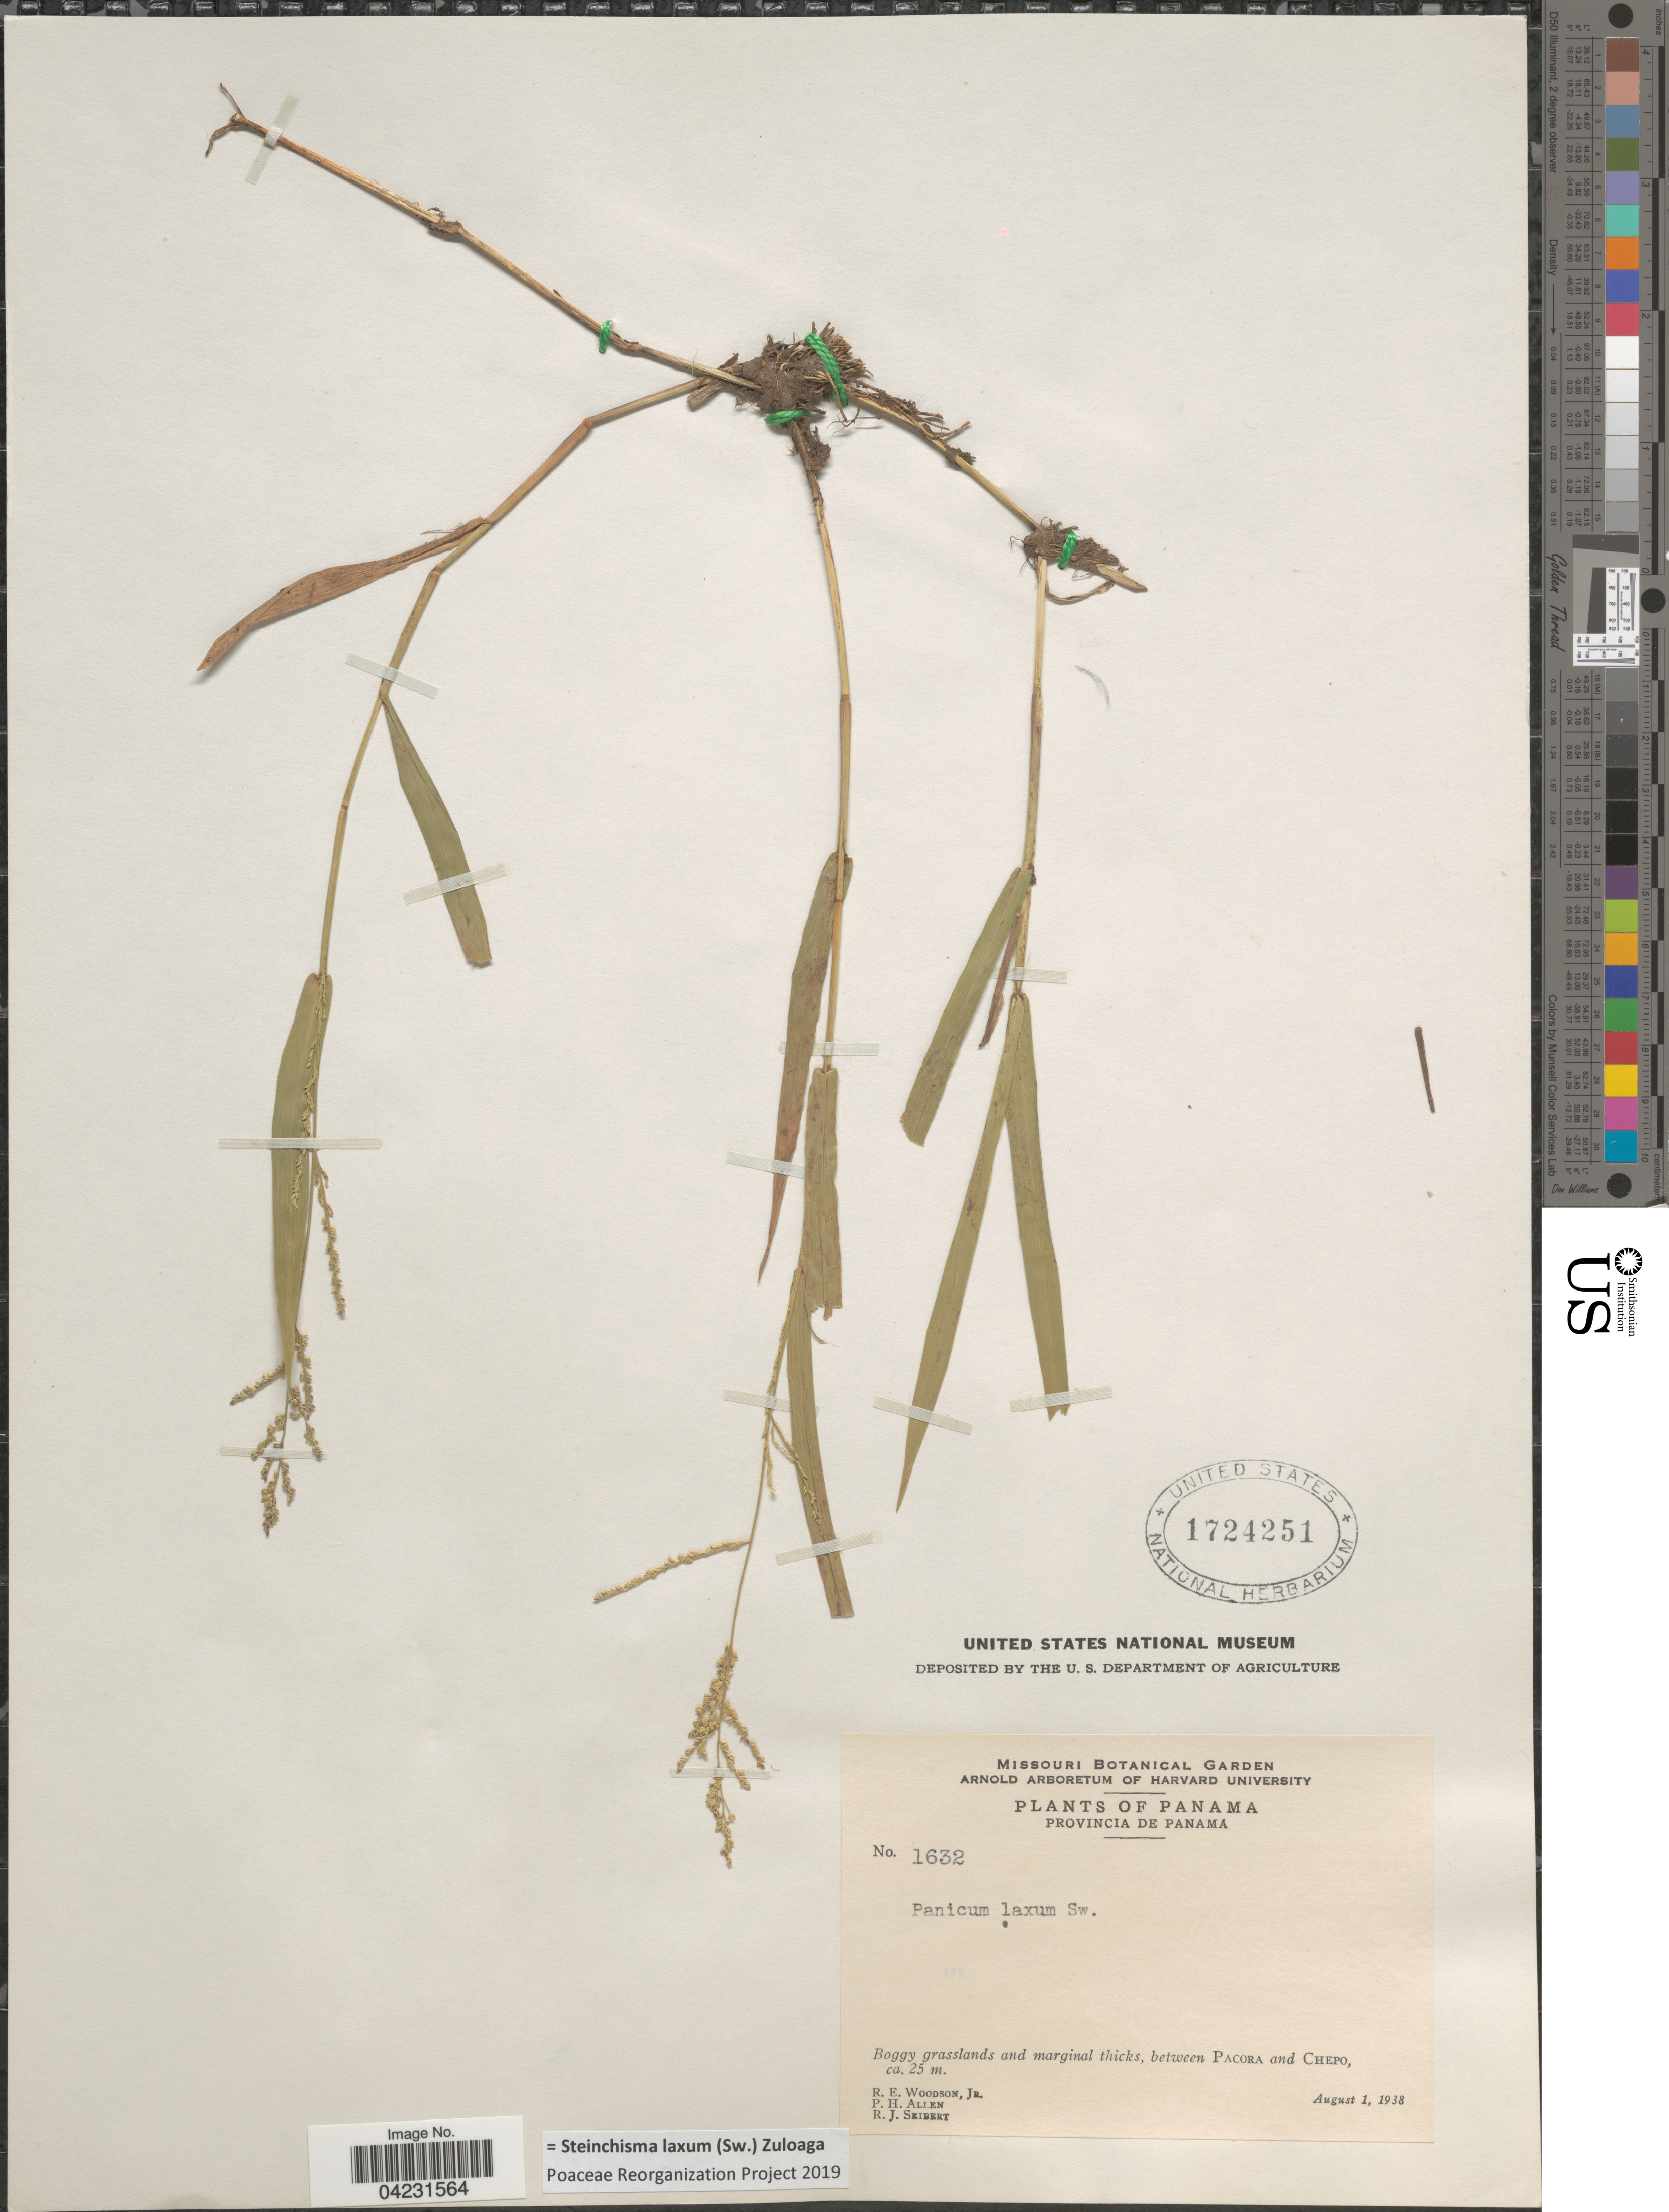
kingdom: Plantae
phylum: Tracheophyta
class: Liliopsida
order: Poales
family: Poaceae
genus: Steinchisma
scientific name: Steinchisma laxum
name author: (Sw.) Zuloaga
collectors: R. E. Woodson, P. H. Allen & R. J. Seibert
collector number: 1632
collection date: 1938-08-01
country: Panama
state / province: Panamá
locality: Boggy grasslands and marginal thicks, between Pacora and Chepo.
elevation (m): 25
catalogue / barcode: US 1724251